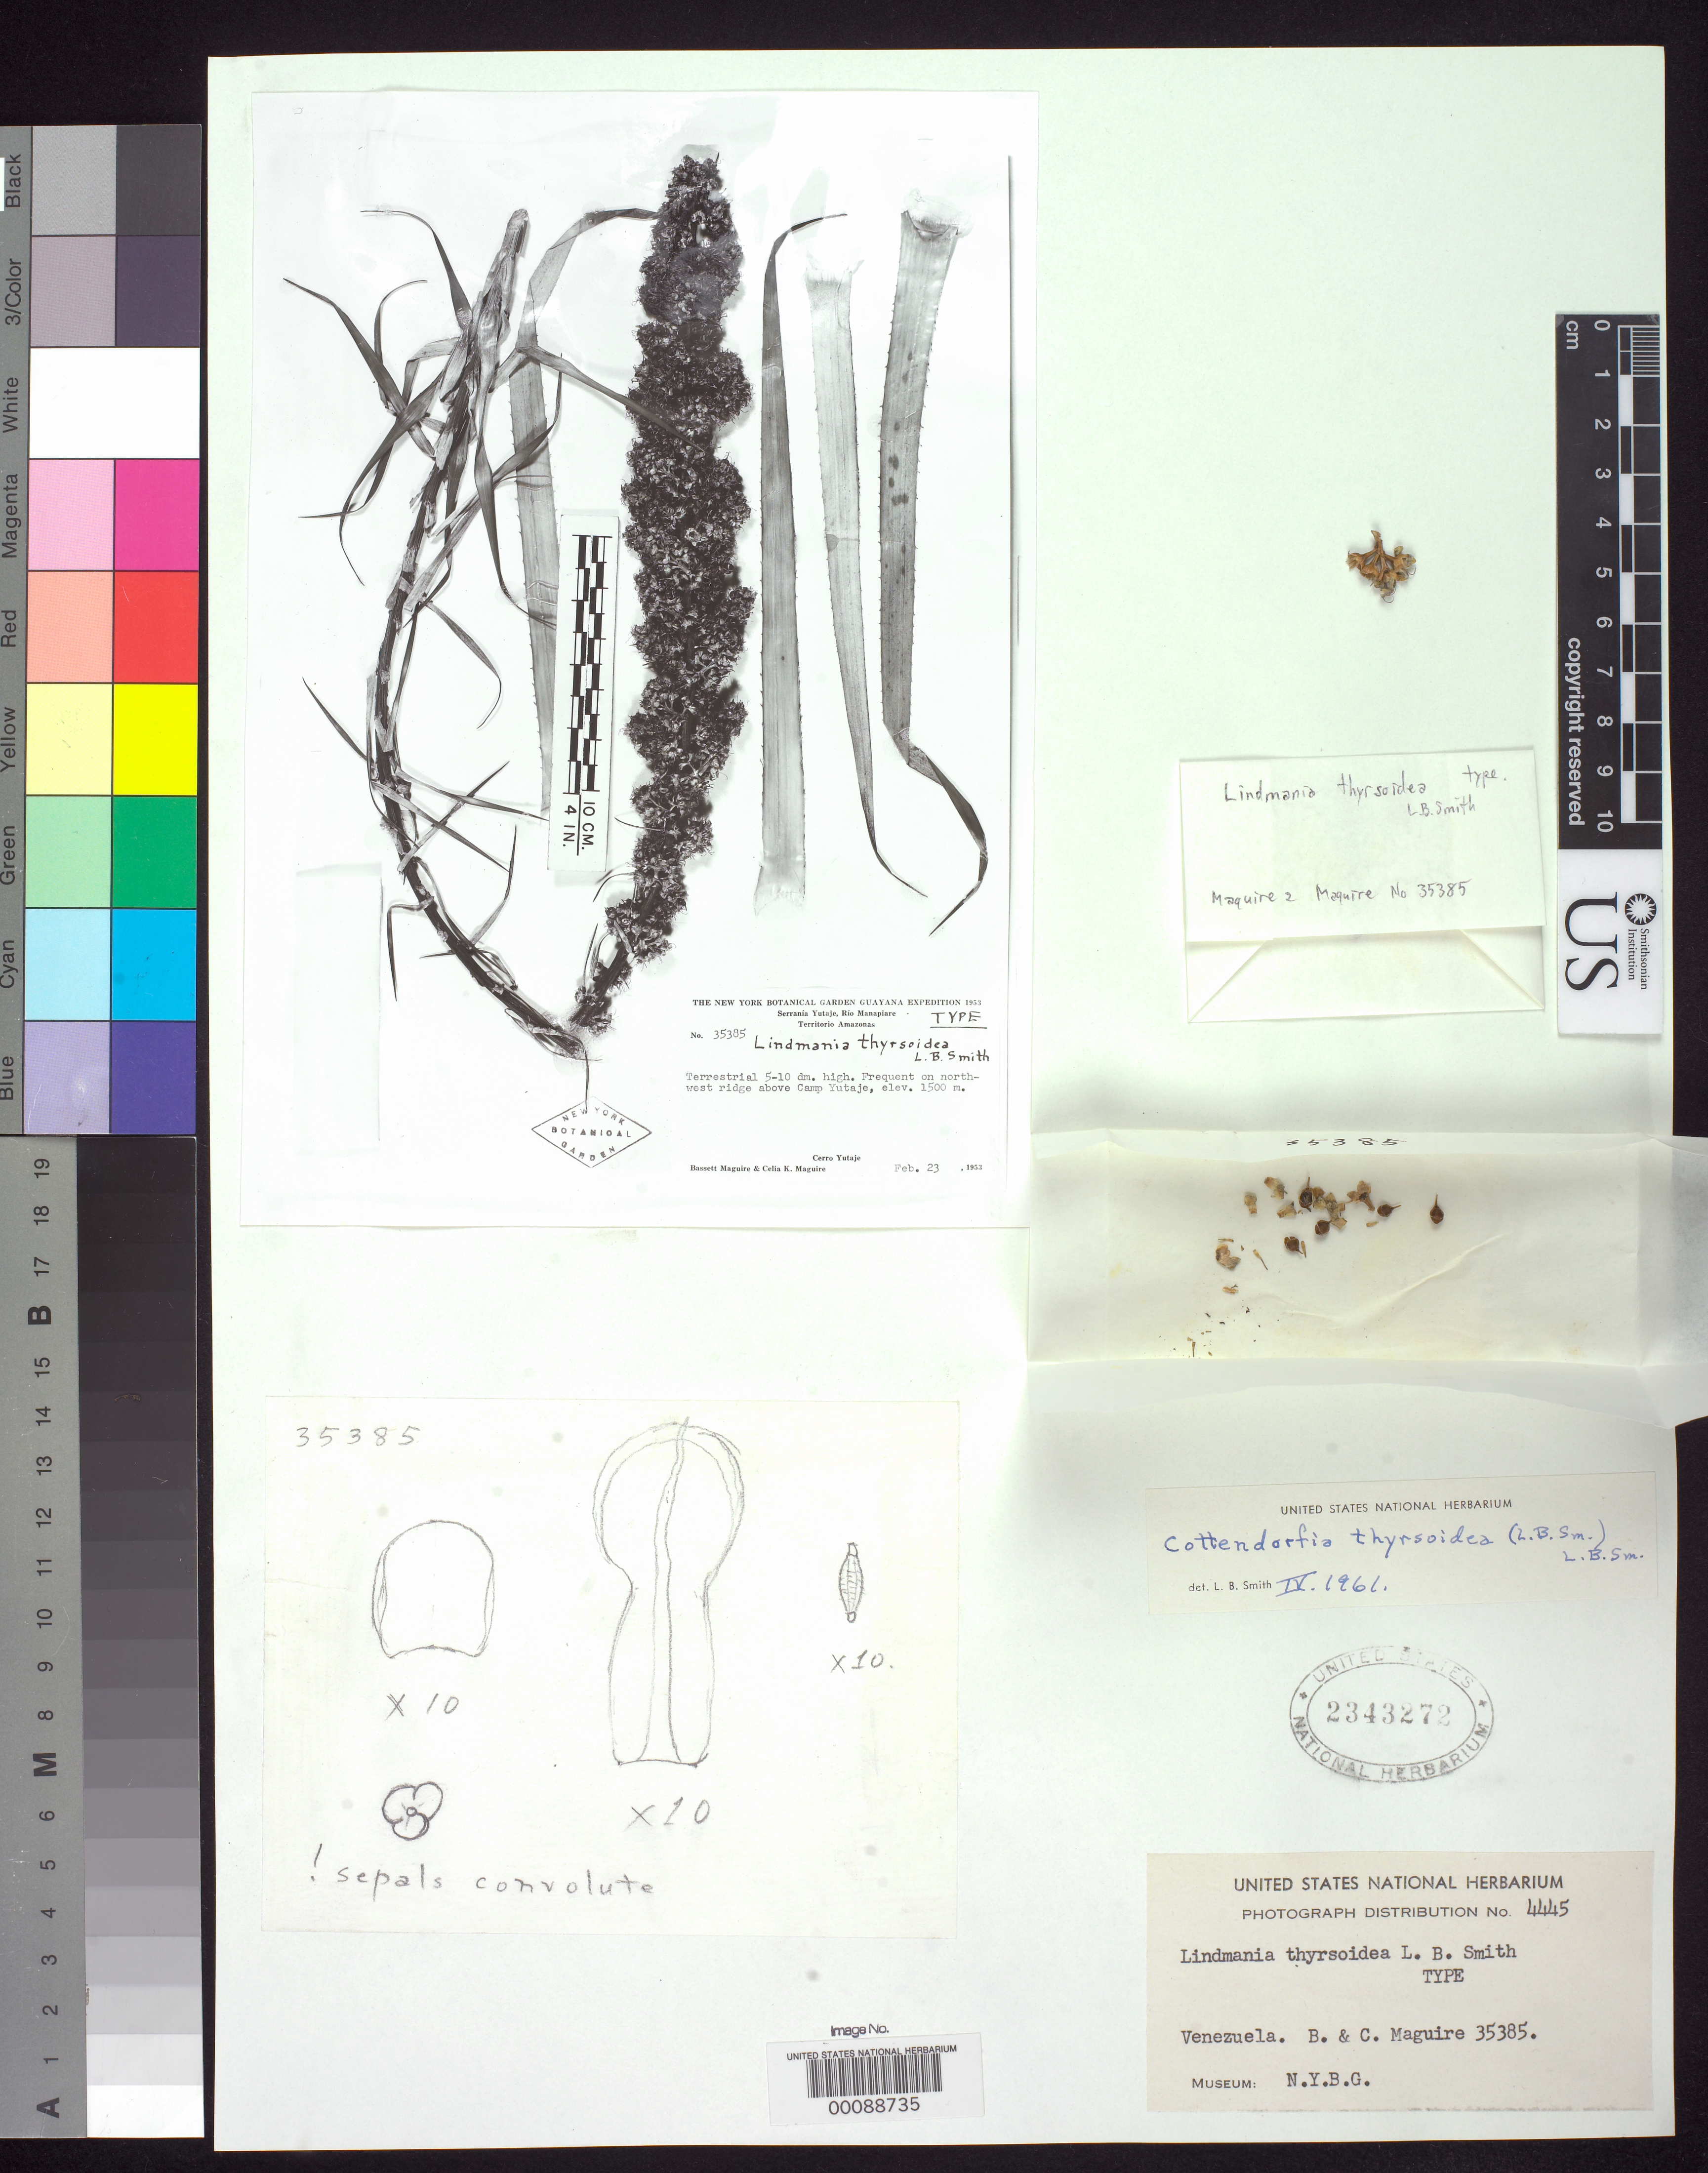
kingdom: Plantae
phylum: Tracheophyta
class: Liliopsida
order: Poales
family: Bromeliaceae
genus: Lindmania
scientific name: Lindmania thyrsoidea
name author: L.B. Sm.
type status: Type Fragment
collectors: B. Maguire & C. K. Maguire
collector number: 35385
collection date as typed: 23 Feb 1953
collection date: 1953-02-23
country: Venezuela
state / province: Amazonas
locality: Serra Niayutaje, Rio Manapiare.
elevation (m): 1500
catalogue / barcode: US 2343272